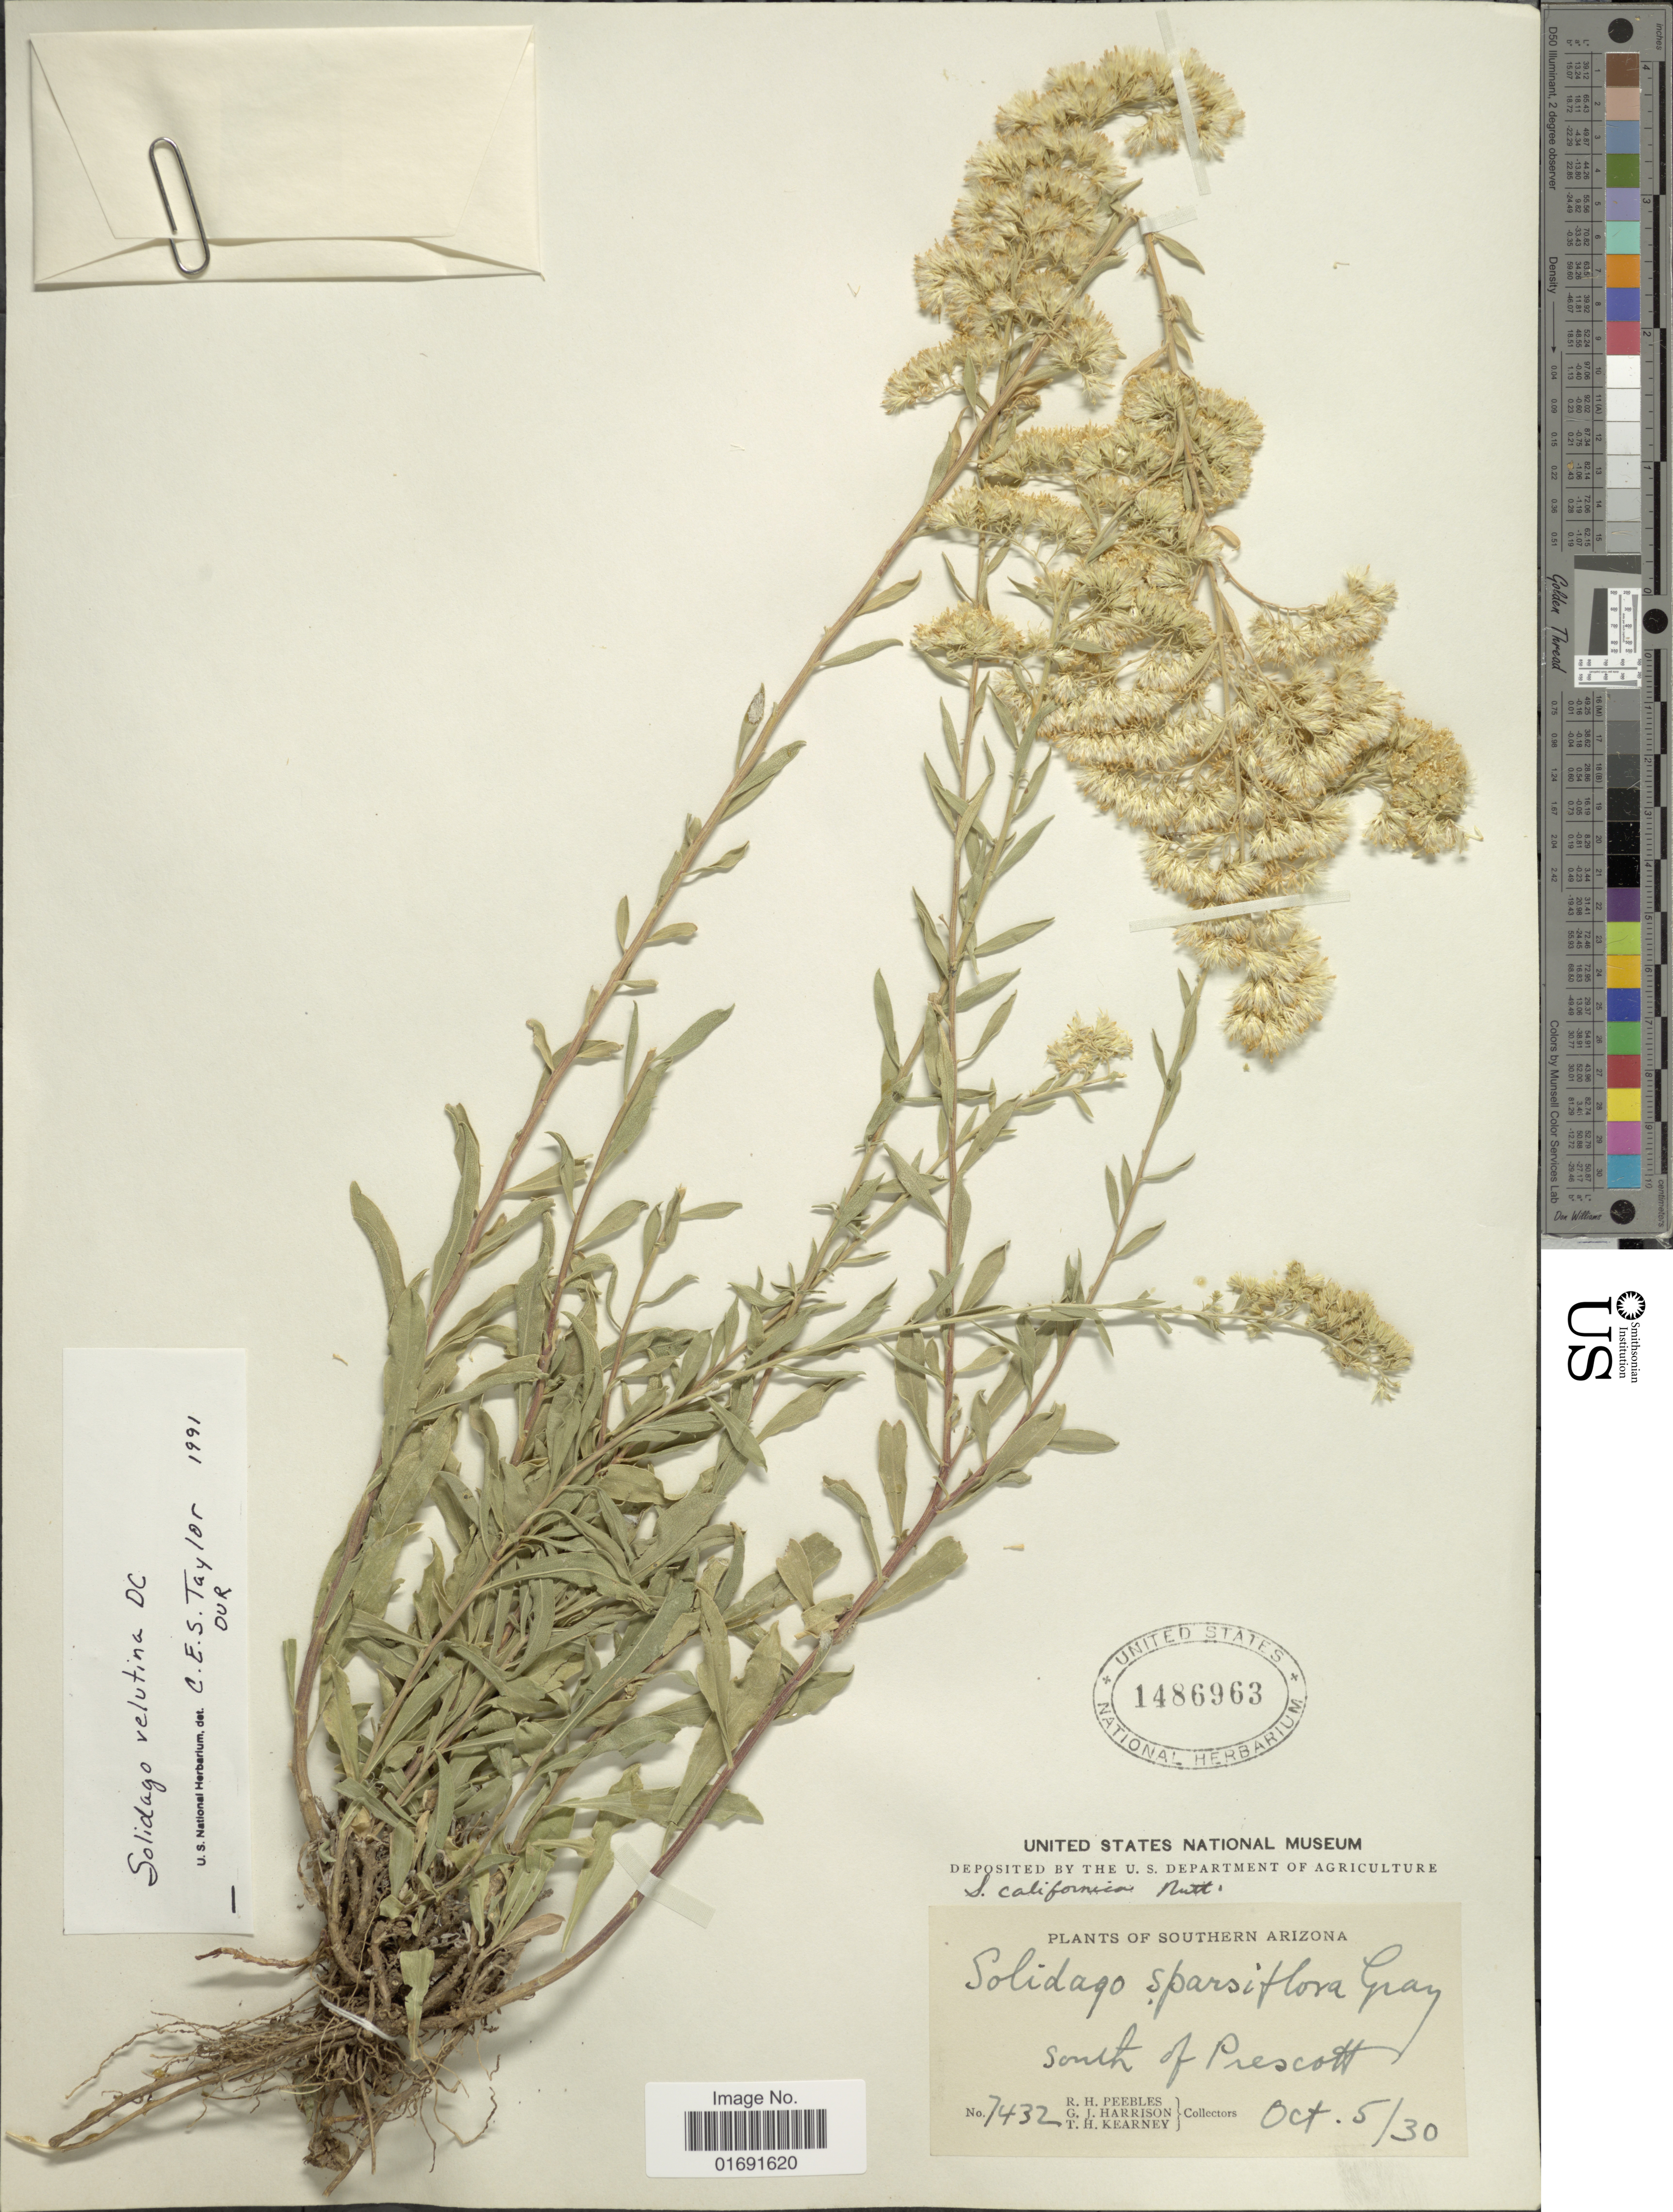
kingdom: Plantae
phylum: Tracheophyta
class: Magnoliopsida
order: Asterales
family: Asteraceae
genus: Solidago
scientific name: Solidago velutina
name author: DC.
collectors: R. H. Peebles, G. J. Harrison & T. H. Kearney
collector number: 7432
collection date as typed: Transcribed d/m/y: 5/10/30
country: United States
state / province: Arizona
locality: Southern Arizona, South of Prescott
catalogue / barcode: US 1486963